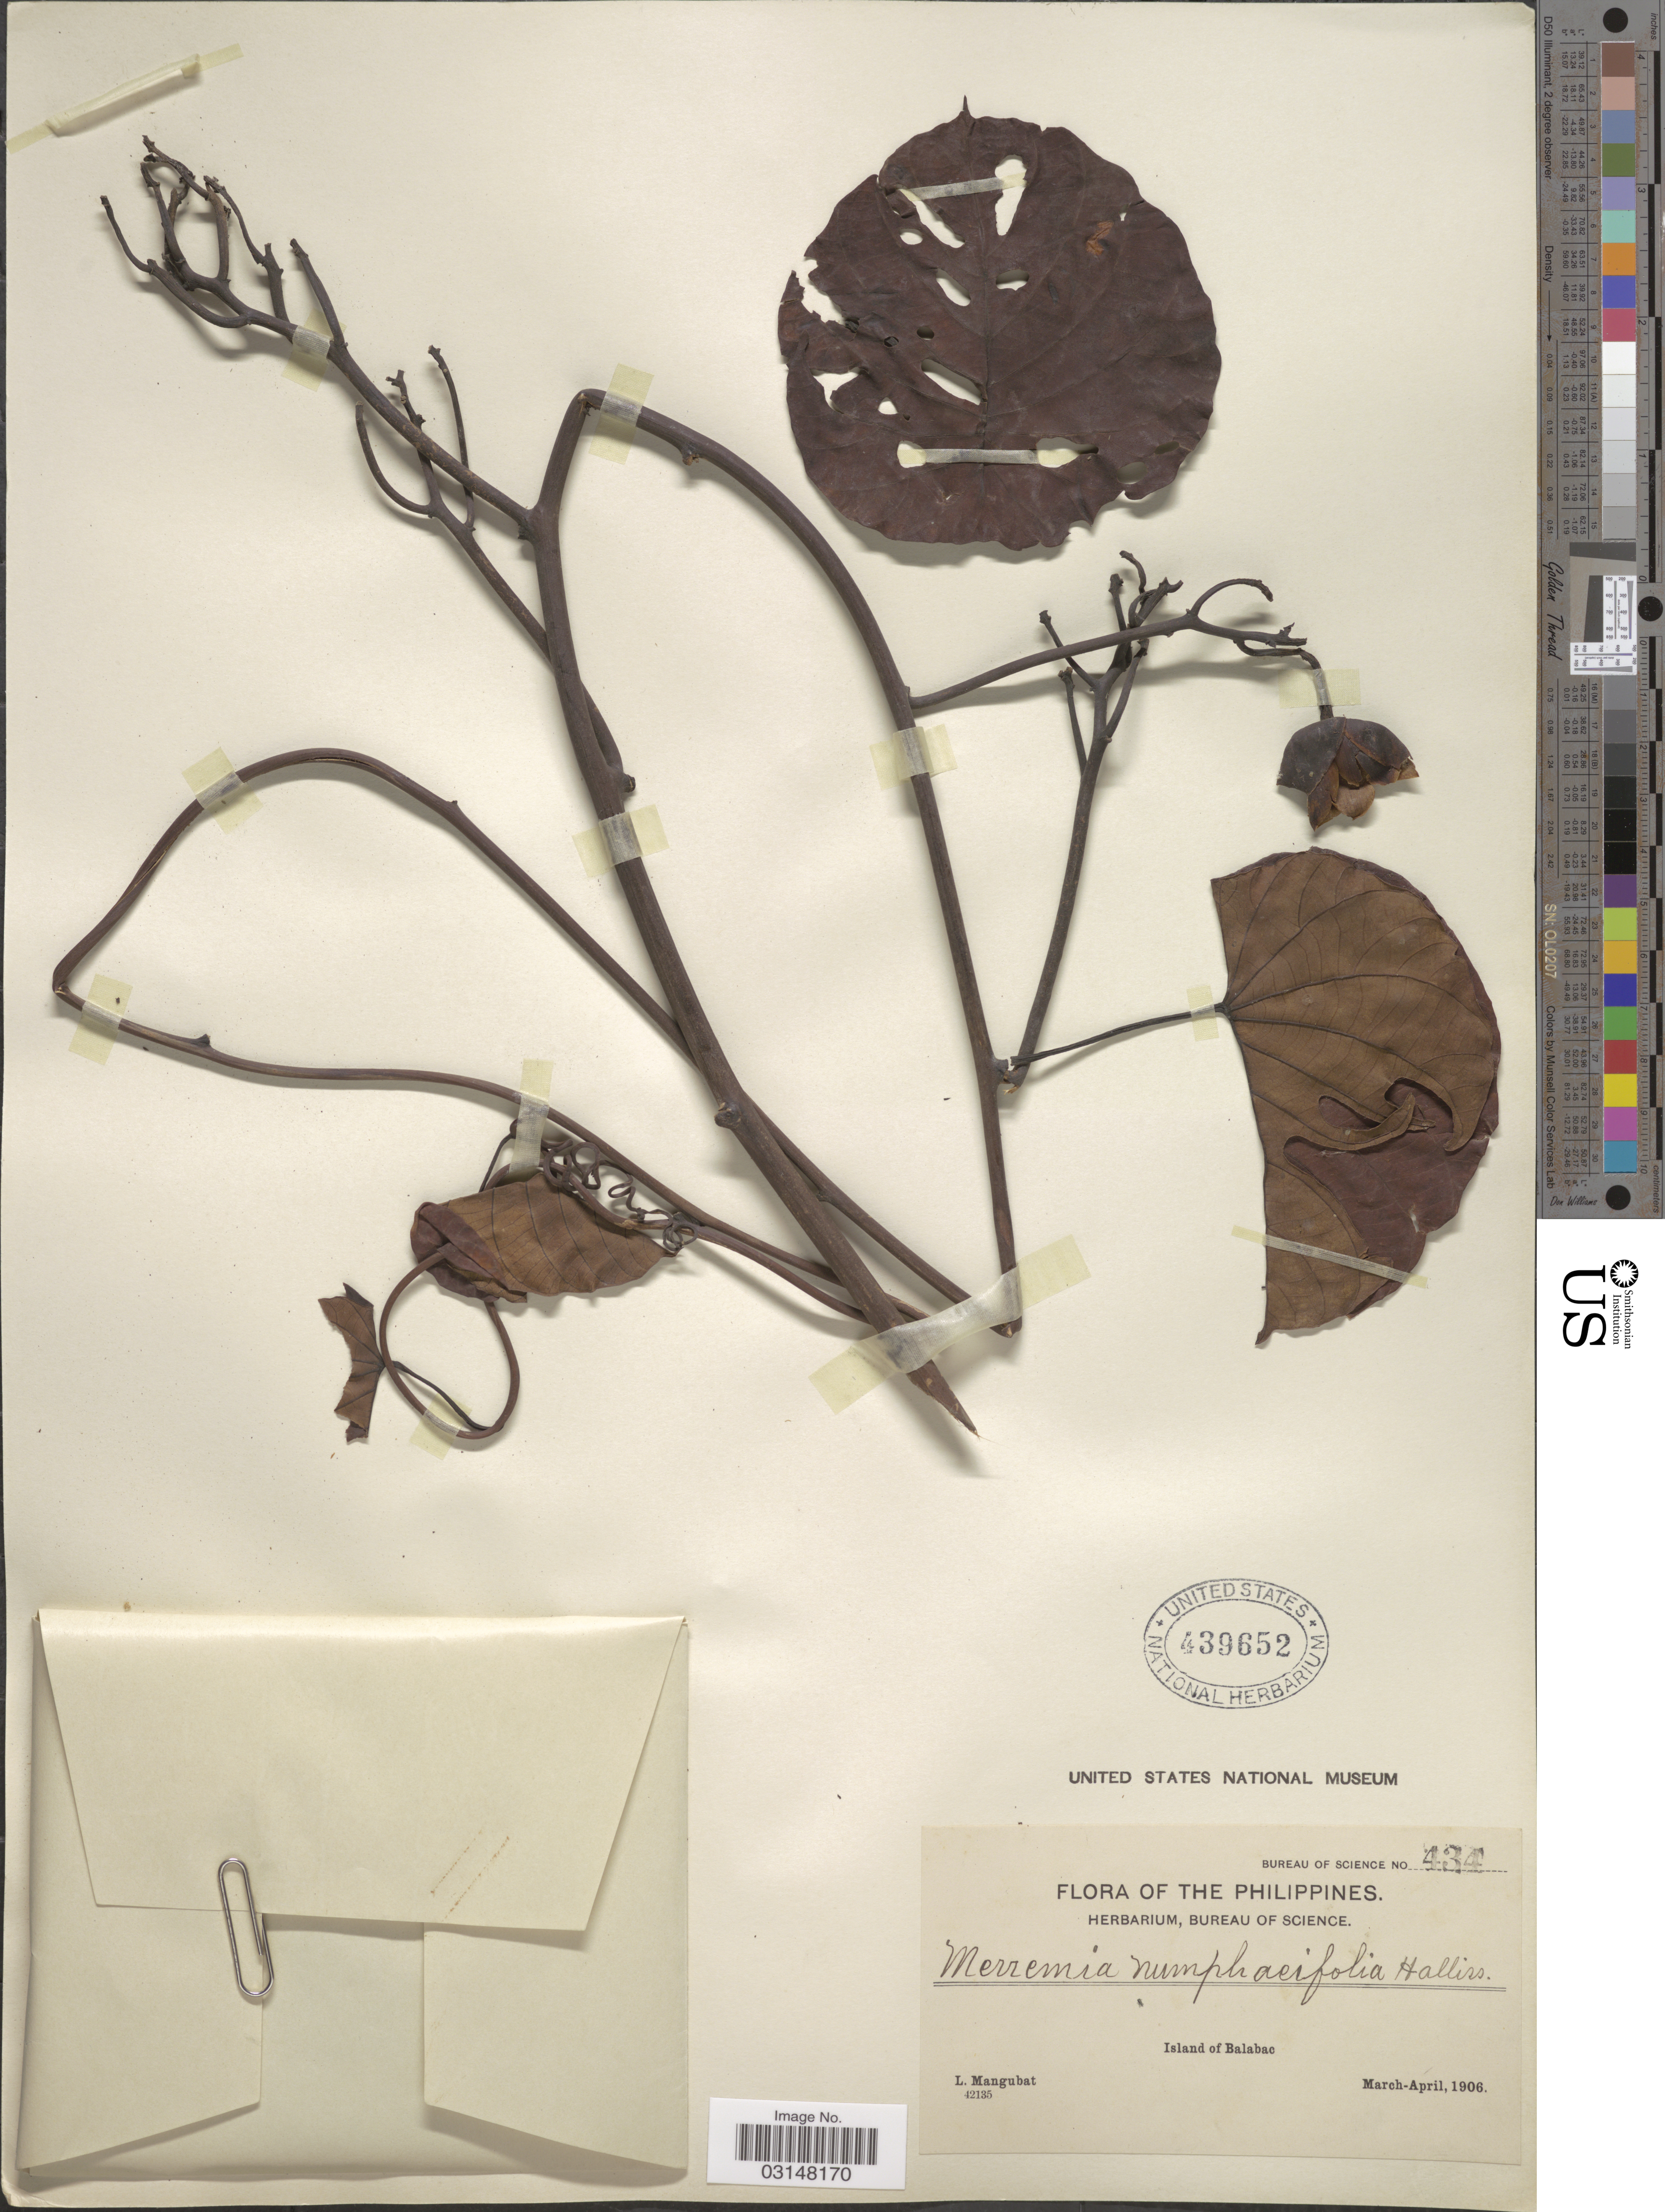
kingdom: Plantae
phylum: Tracheophyta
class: Magnoliopsida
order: Solanales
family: Convolvulaceae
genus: Decalobanthus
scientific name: Decalobanthus peltatus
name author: (L.) A. R. Simões & Staples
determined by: Strong, Mark T., (BOT), Smithsonian Institution - National Museum of Natural History (UNITED STATES)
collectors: L. Mangubat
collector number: Bureau of Science 434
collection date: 1906-03/1906-04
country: Philippines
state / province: Mimaropa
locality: Island of Balabac.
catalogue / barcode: US 439652